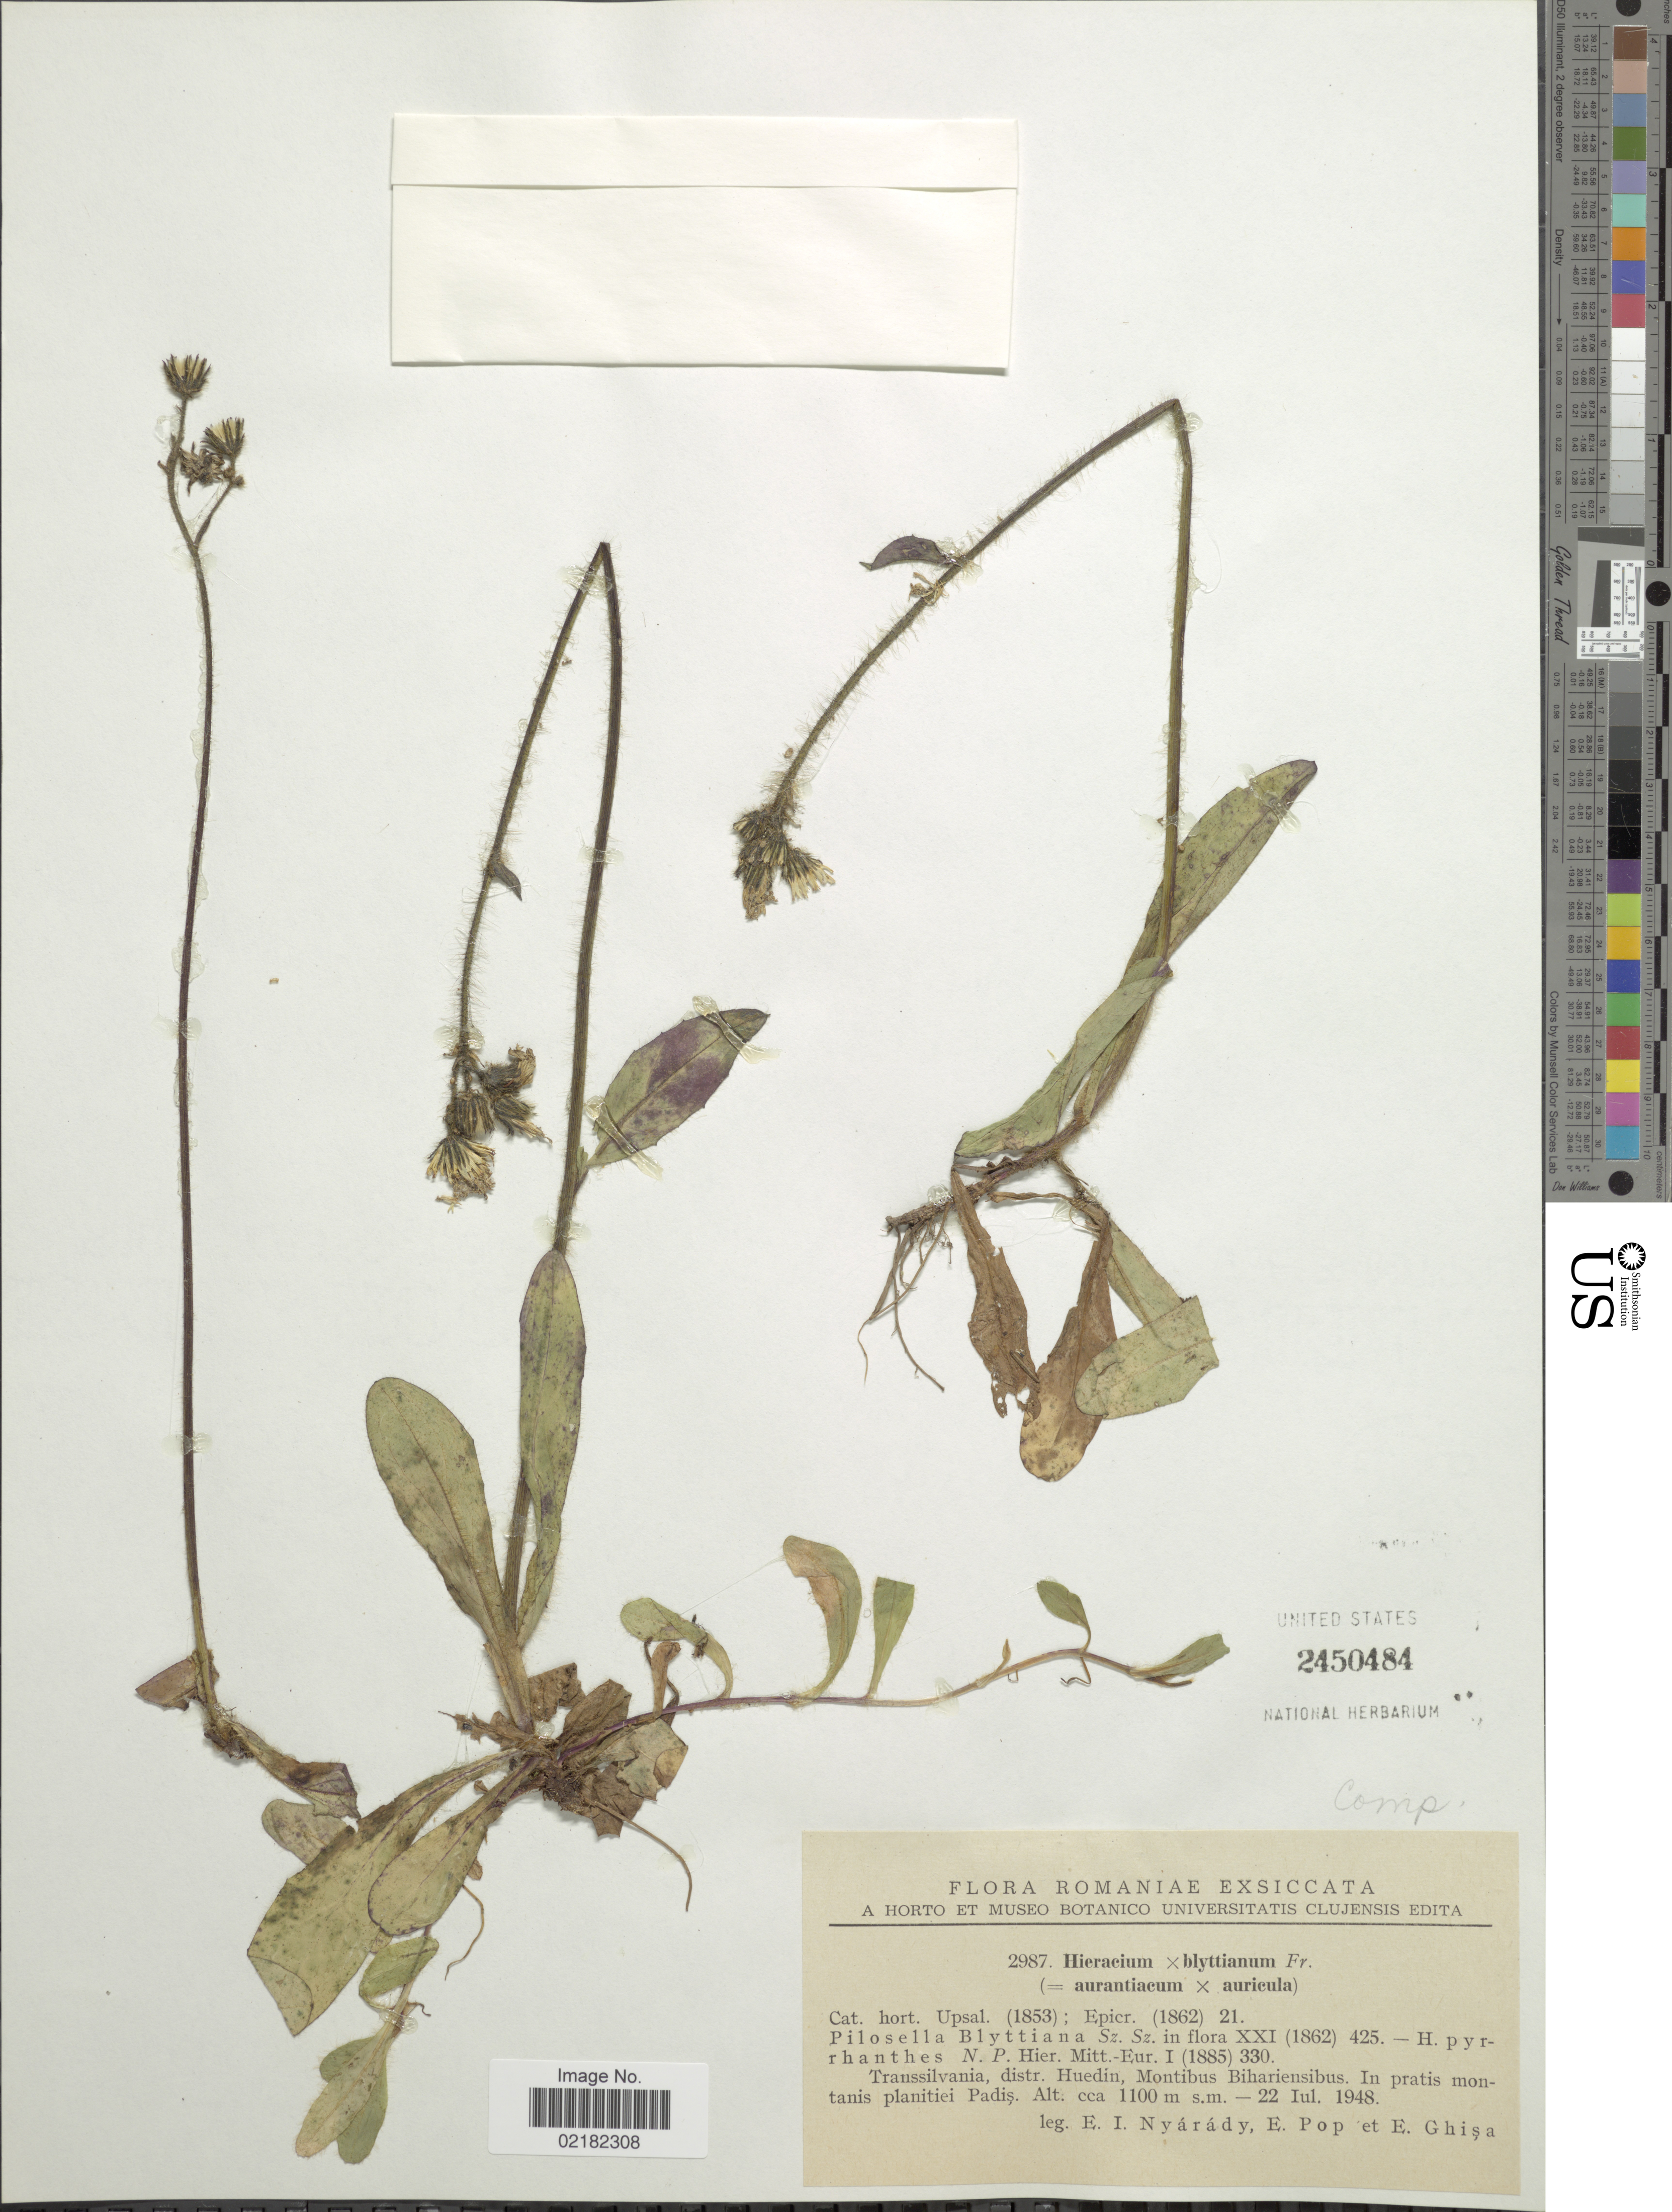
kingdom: Plantae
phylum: Tracheophyta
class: Magnoliopsida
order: Asterales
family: Asteraceae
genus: Pilosella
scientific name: Pilosella blyttiana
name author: (Fr.) F.W. Schultz & Sch. Bip.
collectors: E. Nyárády, E. Pop & E. Ghisa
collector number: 2987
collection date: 1948-07-22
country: Romania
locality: Romaniae, Transsilvania, distr. Huedin, Montibus Bihariensibus, in pratis montanis planitiei Padis.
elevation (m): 1100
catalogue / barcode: US 2450484